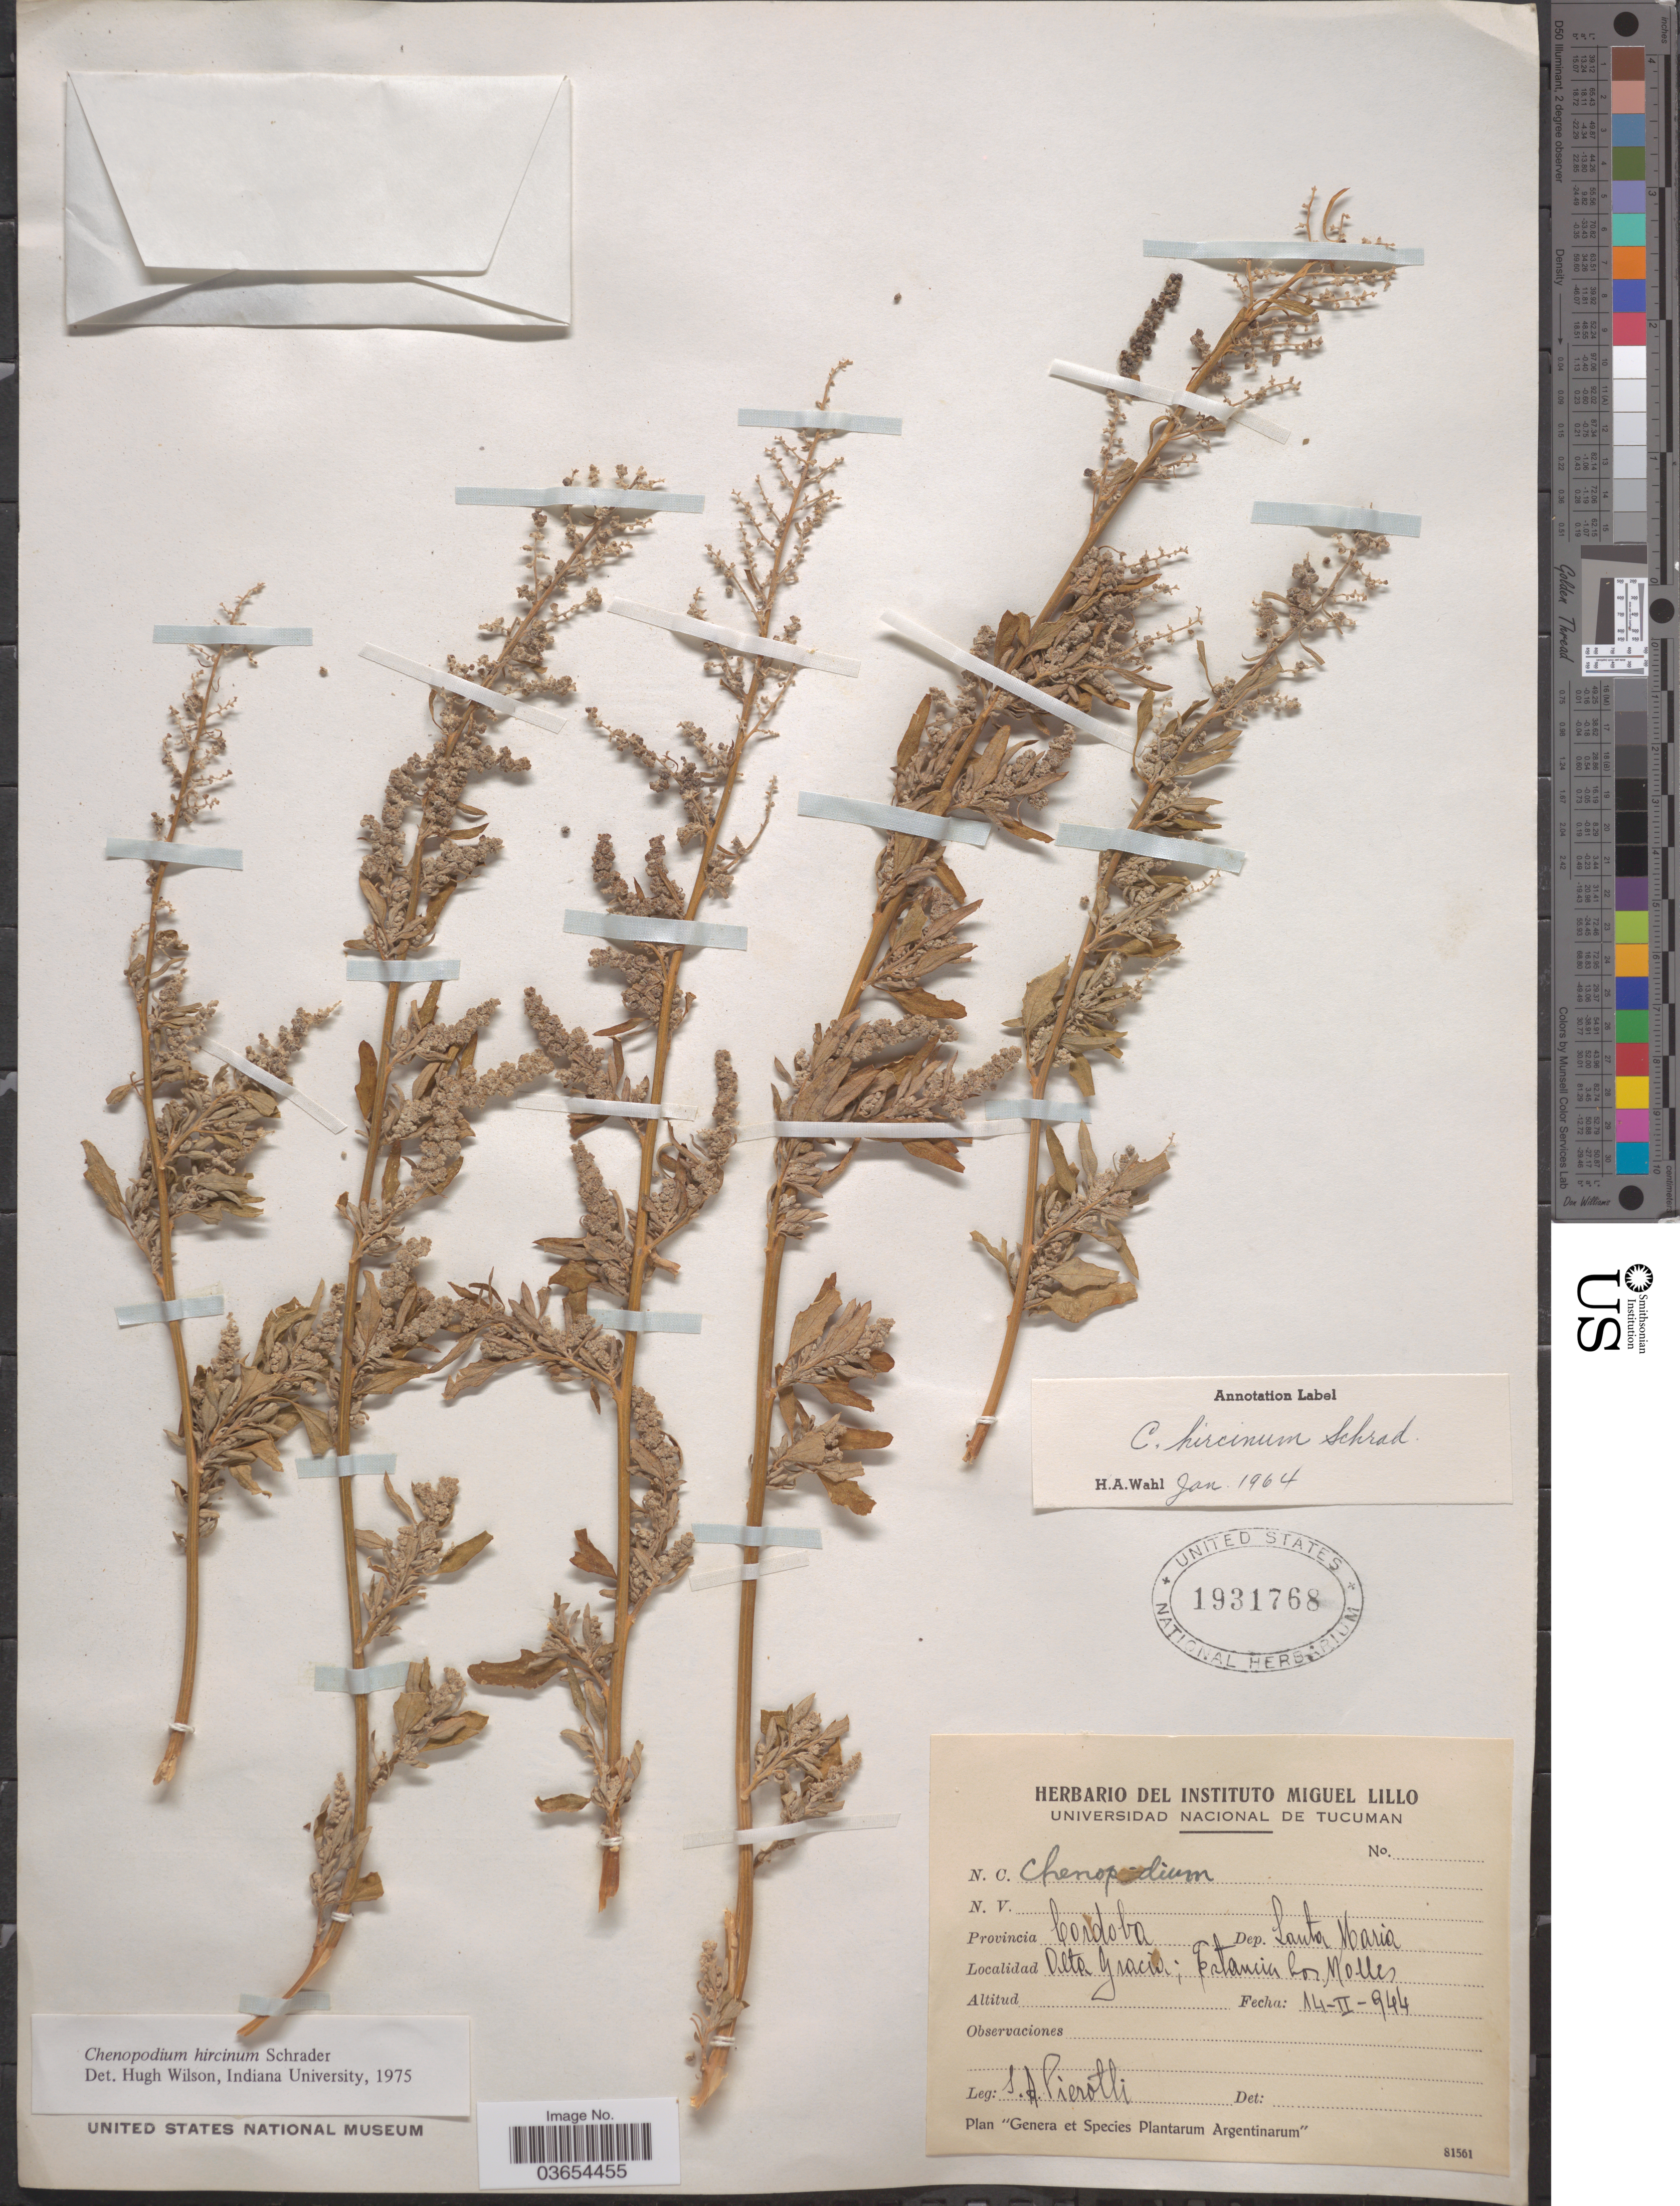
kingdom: Plantae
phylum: Tracheophyta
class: Magnoliopsida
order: Caryophyllales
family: Amaranthaceae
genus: Chenopodium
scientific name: Chenopodium hircinum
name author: Schrad.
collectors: S. A. Pierotti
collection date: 1944-02-14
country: Argentina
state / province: Cordoba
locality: Dep. Santa Maria. Dtto. Gracia; Estancia Los Molles.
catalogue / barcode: US 1931768